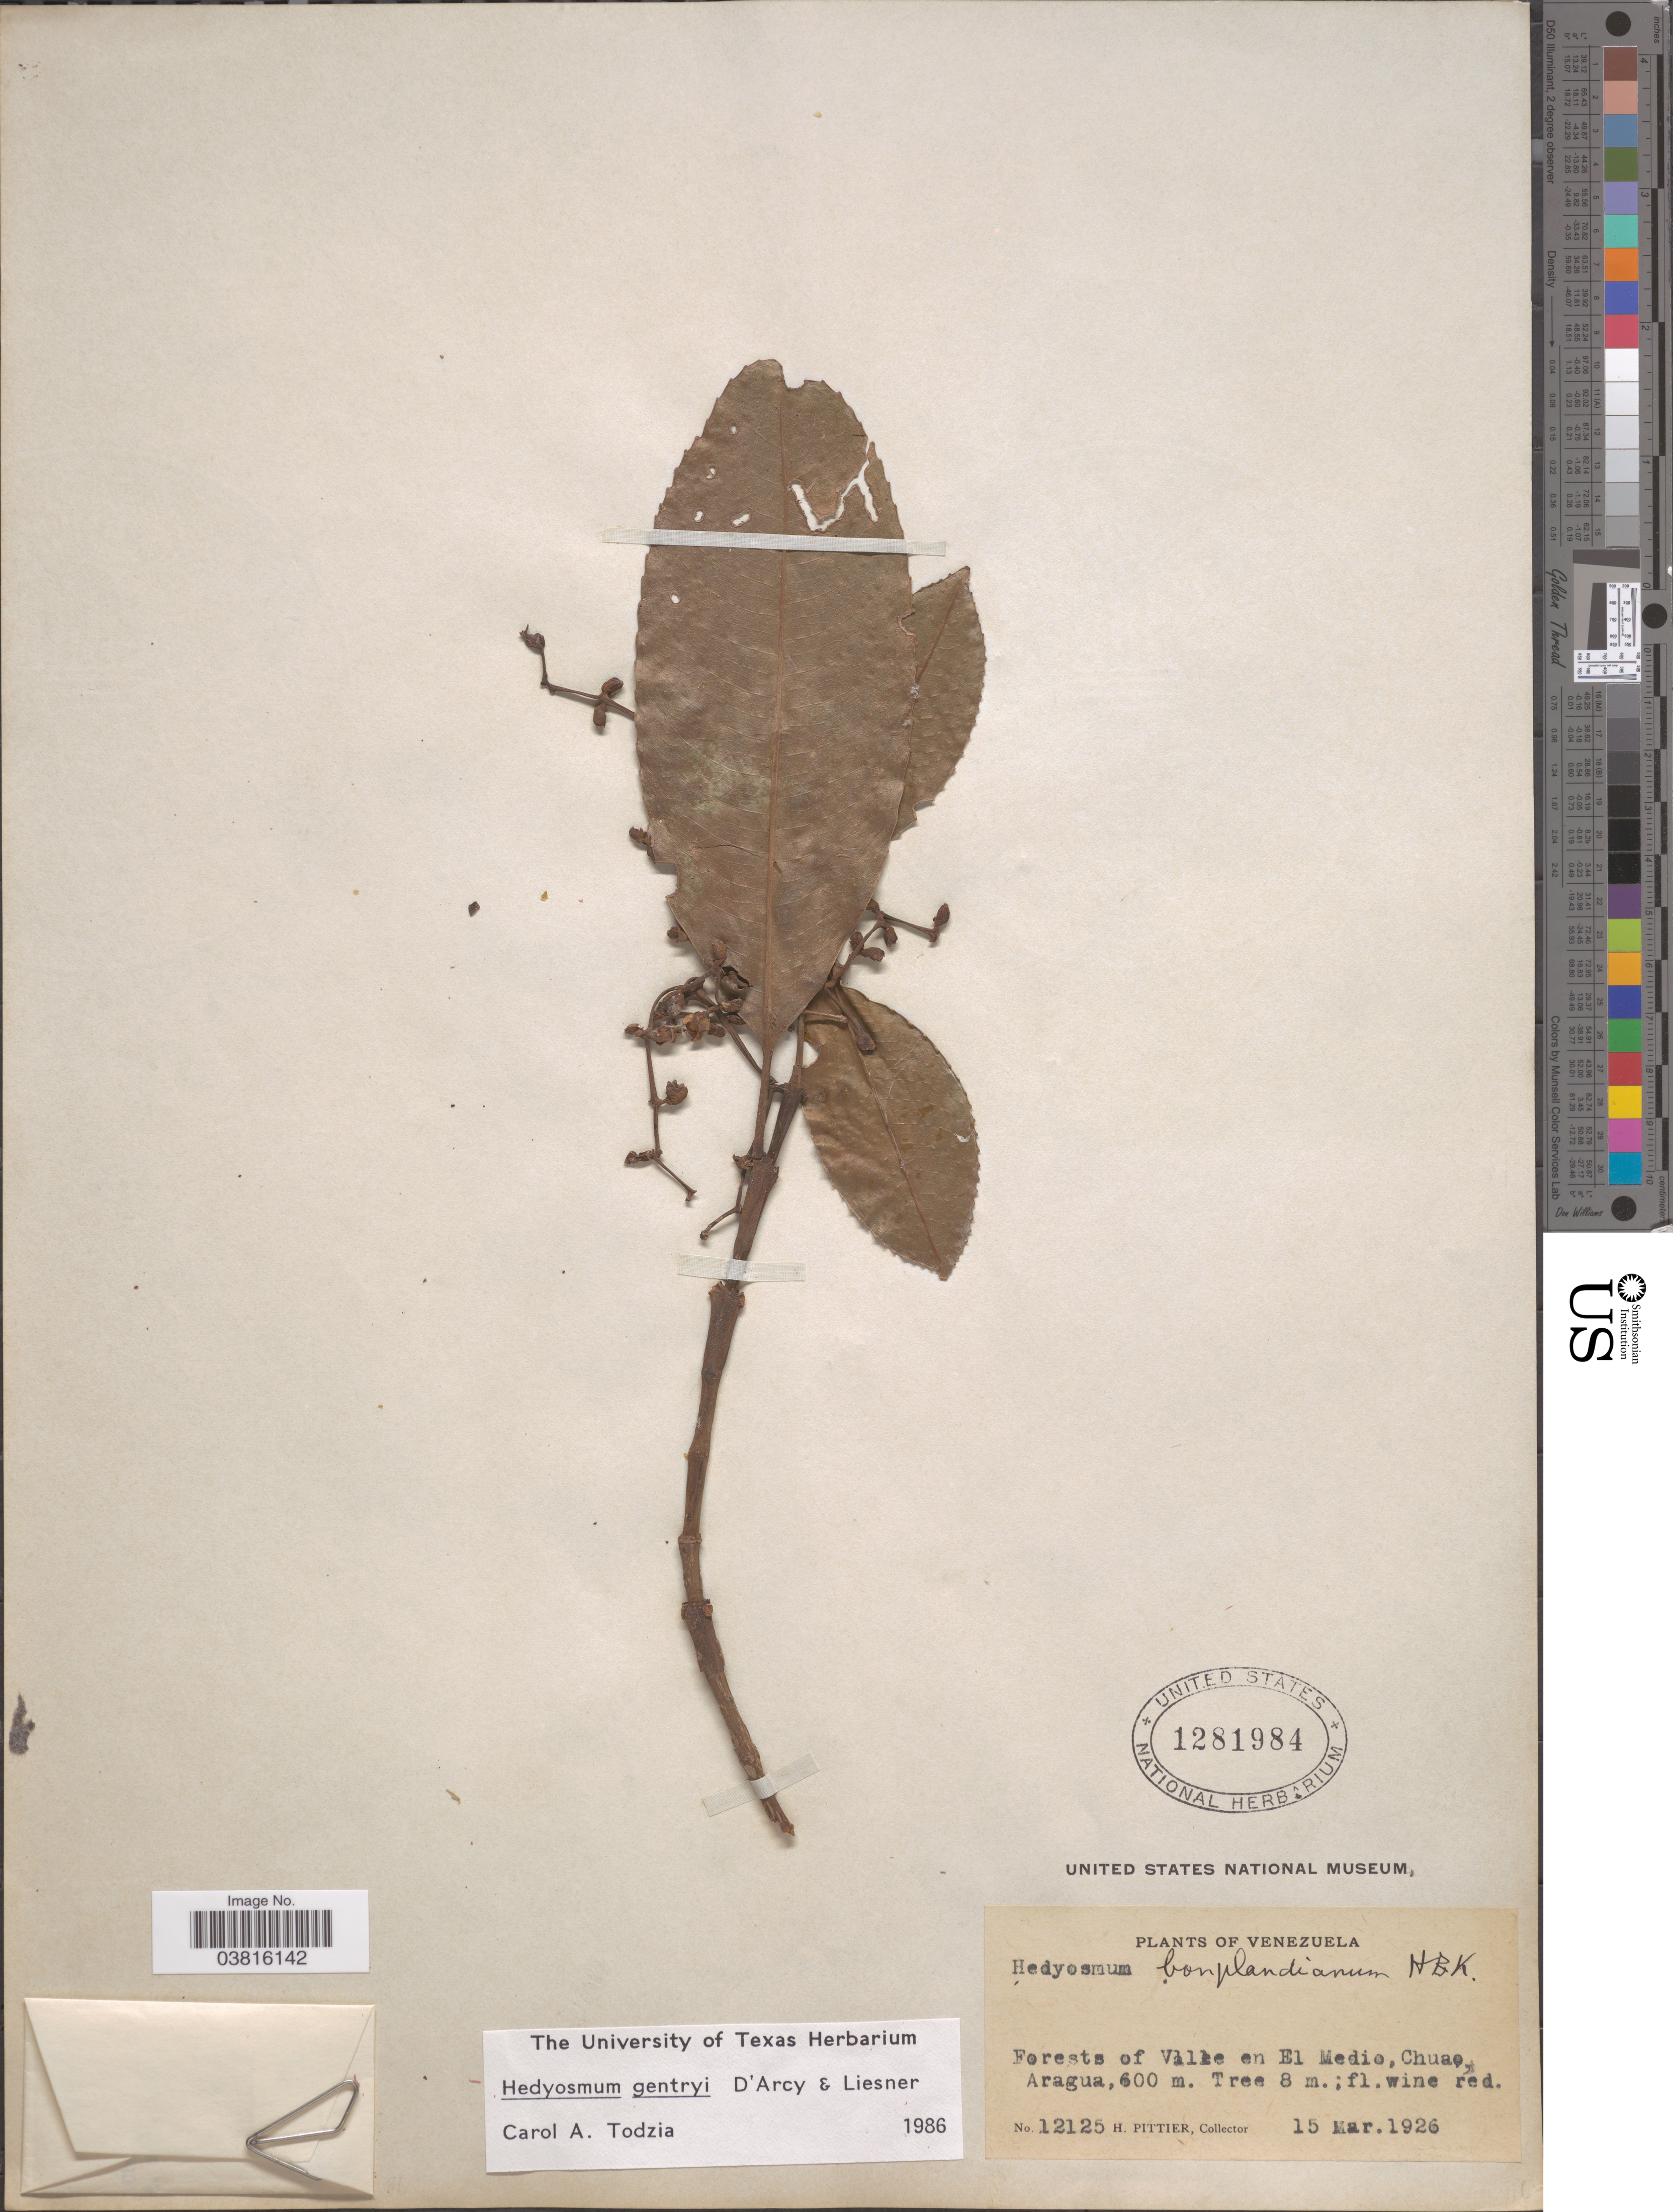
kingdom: Plantae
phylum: Tracheophyta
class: Magnoliopsida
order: Chloranthales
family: Chloranthaceae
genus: Hedyosmum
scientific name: Hedyosmum gentryi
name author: D'Arcy & Liesner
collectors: H. F. Pittier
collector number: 12125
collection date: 1926-03-15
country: Venezuela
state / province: Aragua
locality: Forests of Valle en El Medio, Chuao.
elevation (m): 600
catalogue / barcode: US 1281984